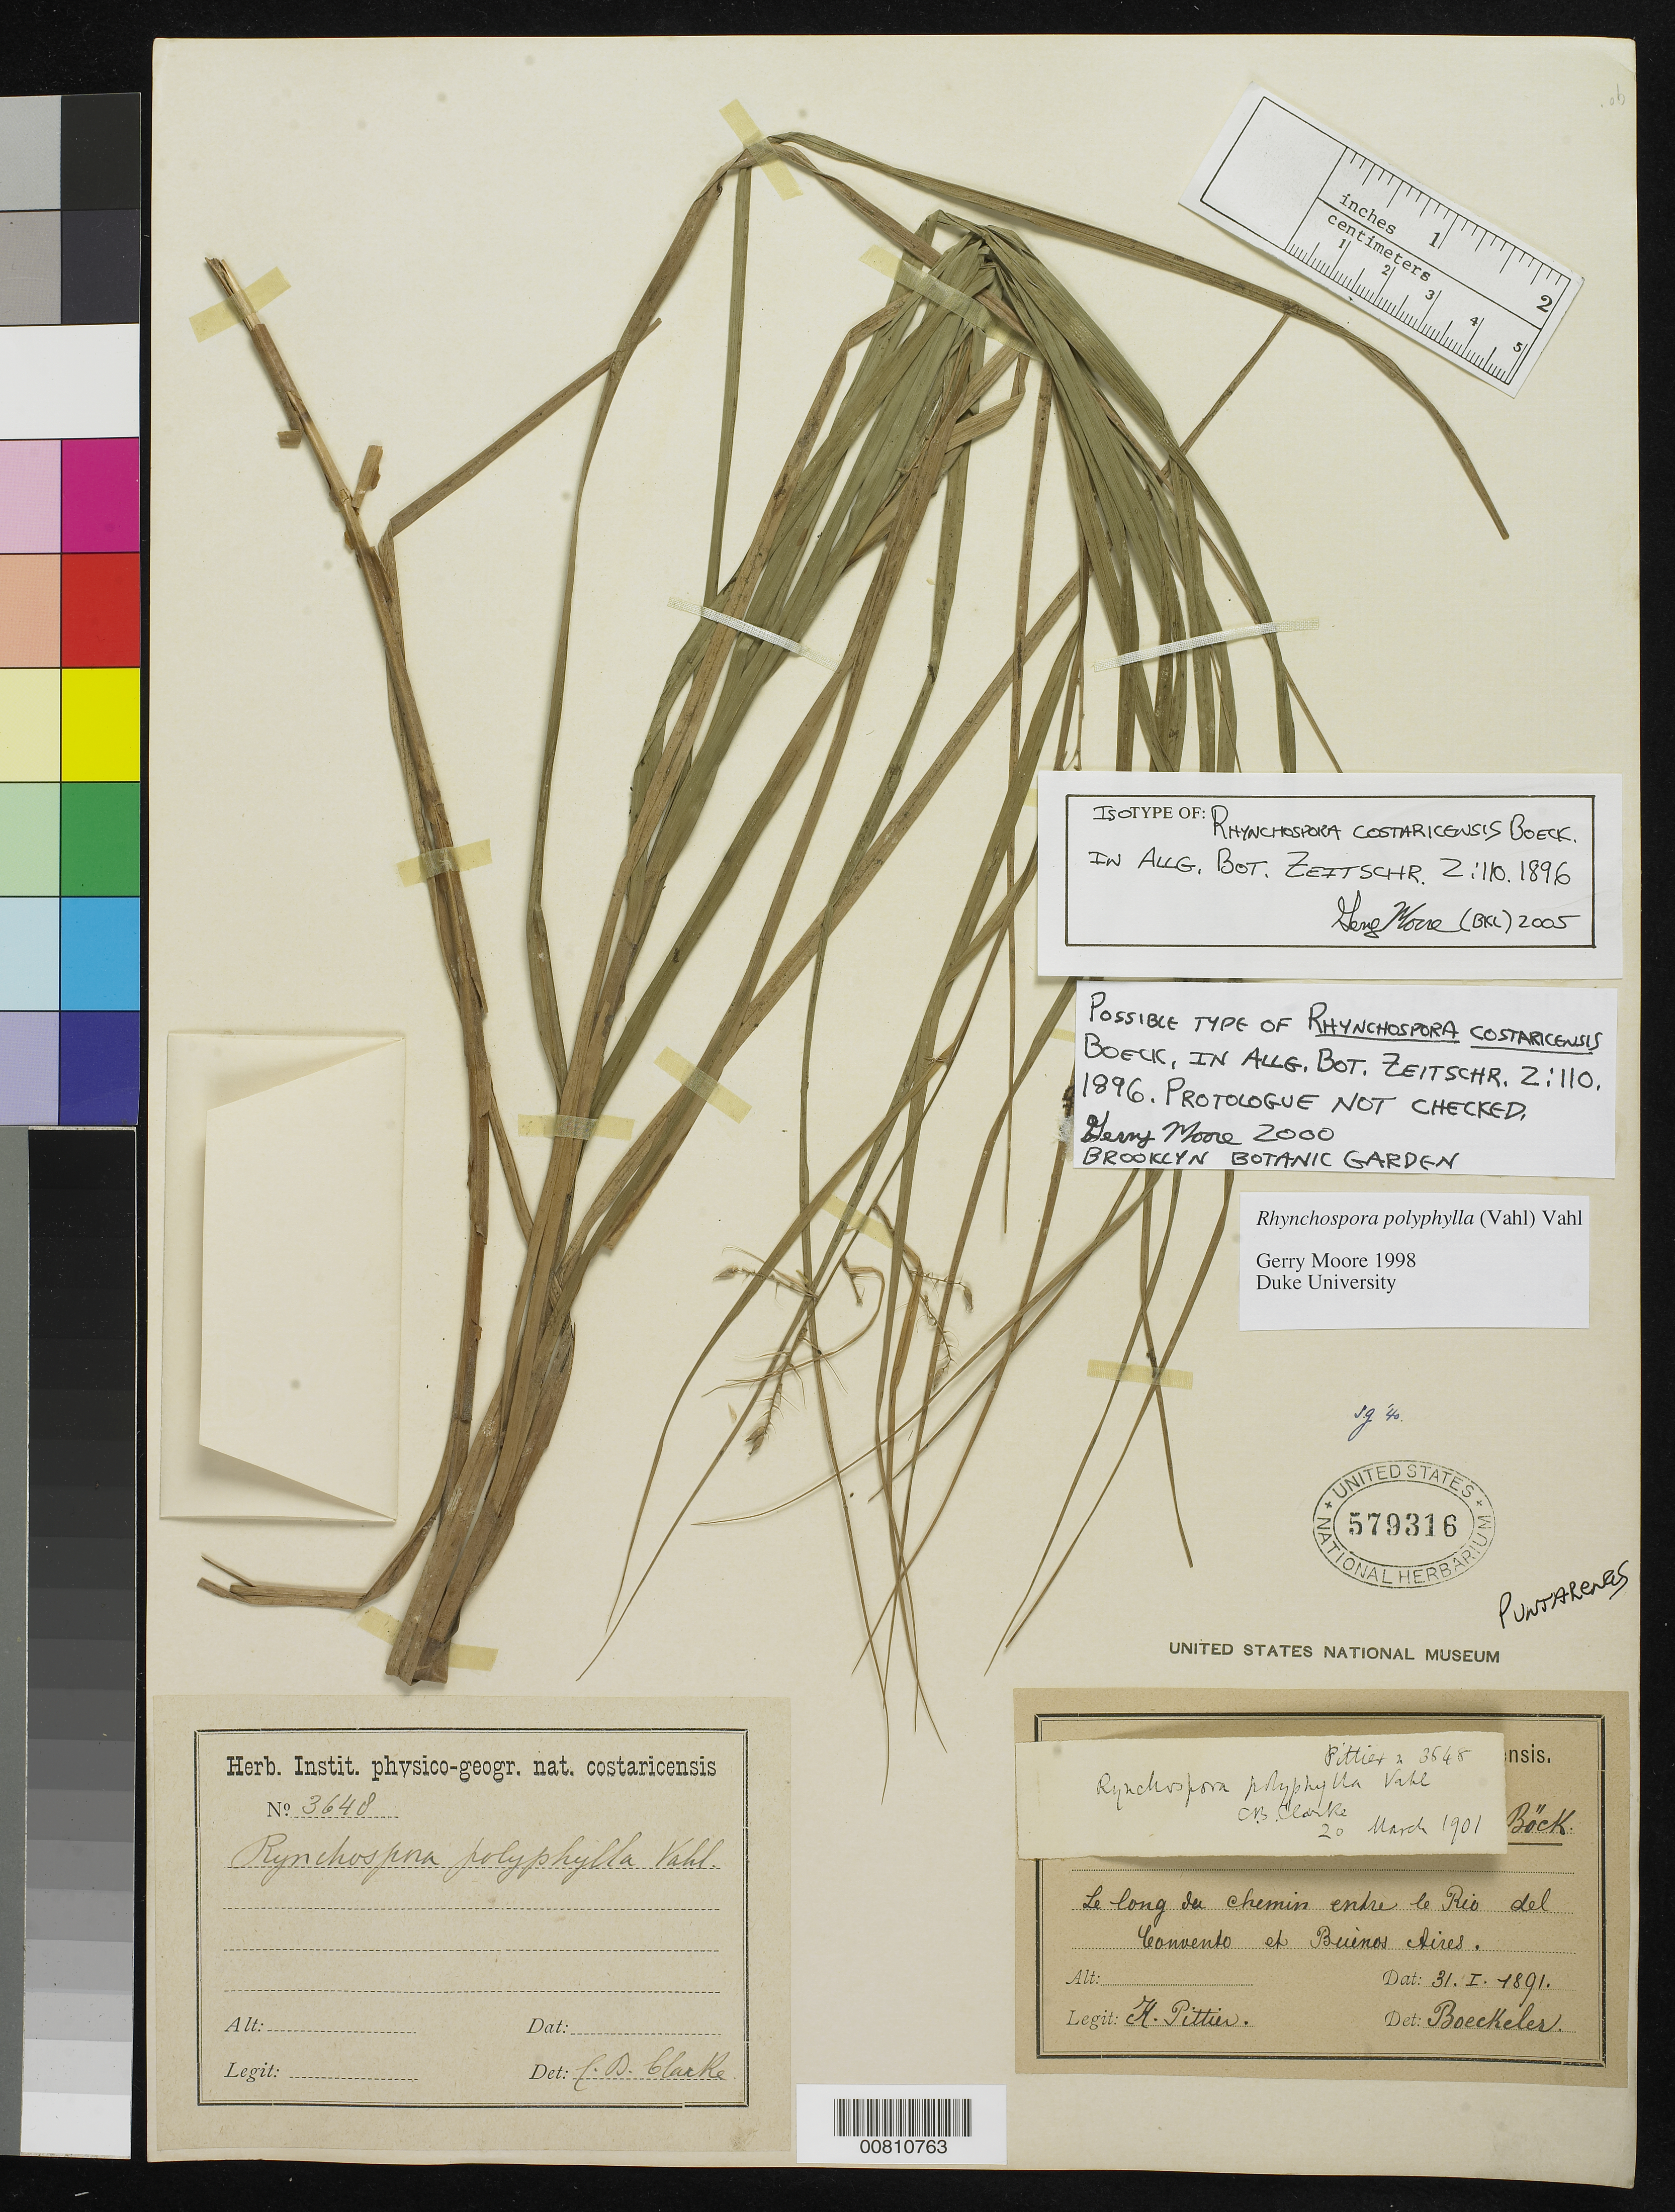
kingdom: Plantae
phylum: Tracheophyta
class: Liliopsida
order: Poales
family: Cyperaceae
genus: Rhynchospora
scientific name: Rhynchospora costaricensis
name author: Boeckeler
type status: Isotype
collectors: H. F. Pittier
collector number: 3648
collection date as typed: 31 Jan 1891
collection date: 1891-01-31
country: Costa Rica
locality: Le Long du chemin entre le Rio del Convento et Buenos Aires.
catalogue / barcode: US 579316